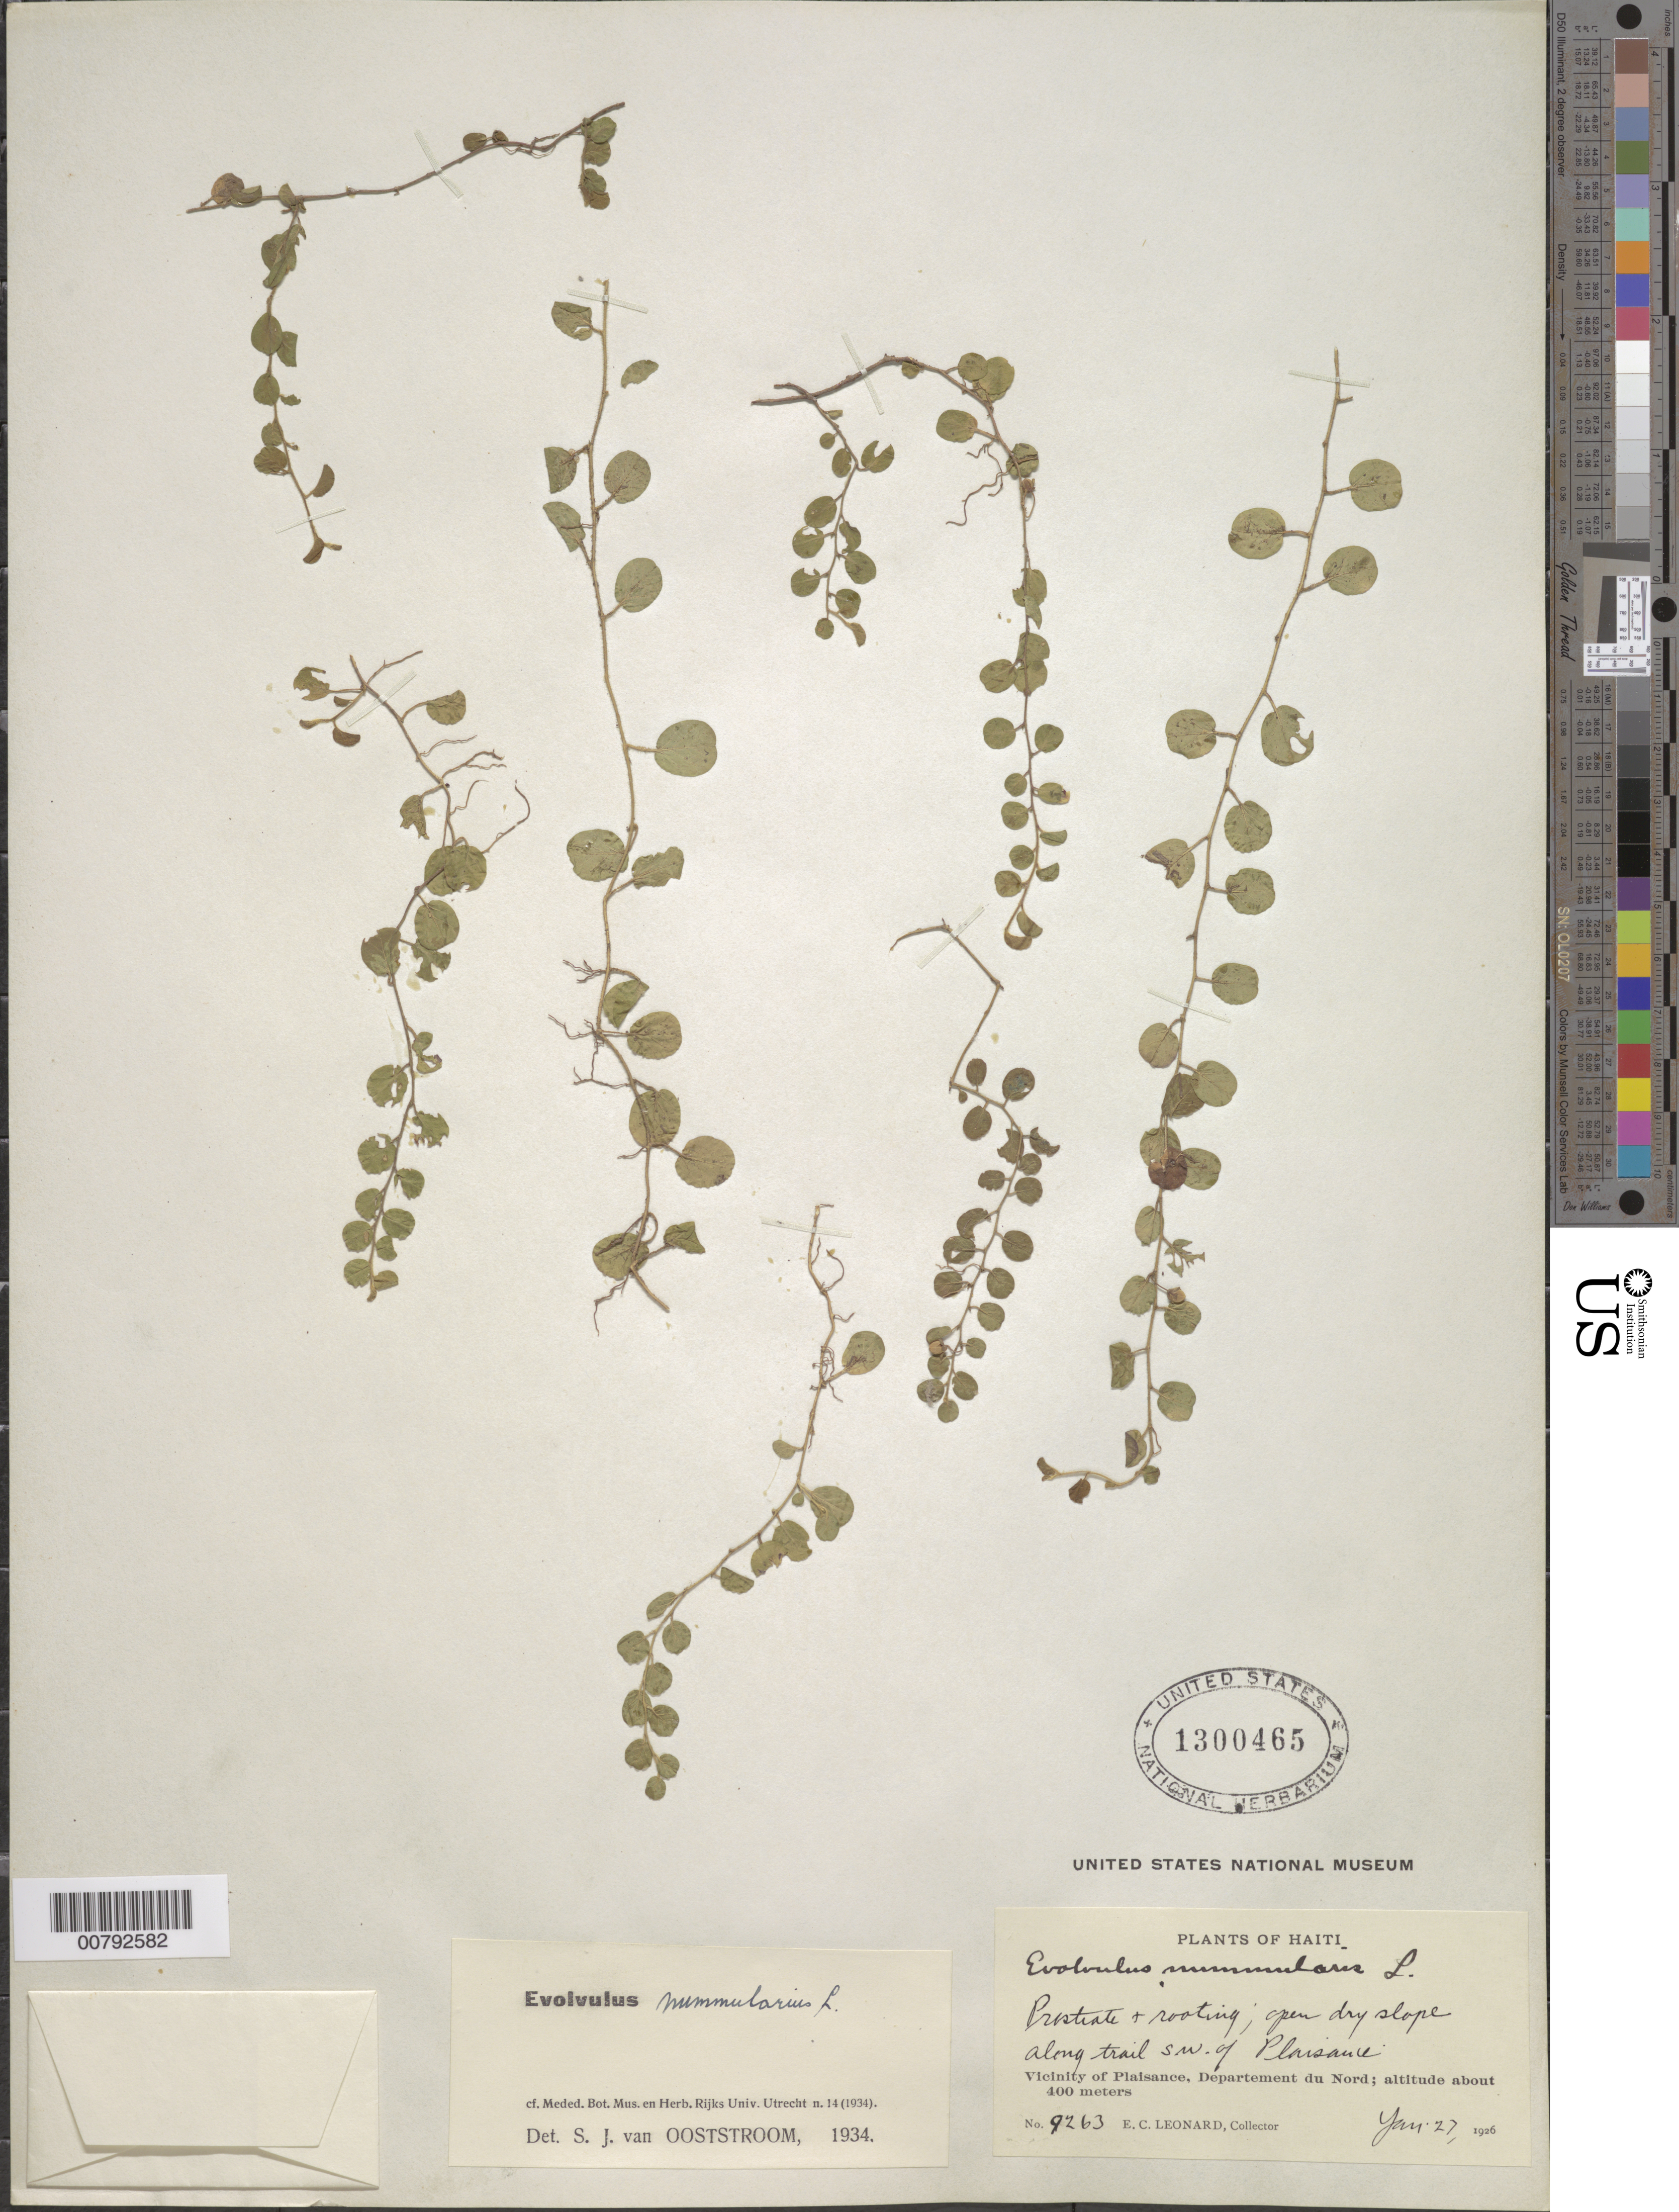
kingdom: Plantae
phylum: Tracheophyta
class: Magnoliopsida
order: Solanales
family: Convolvulaceae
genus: Evolvulus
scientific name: Evolvulus nummularius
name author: (L.) L.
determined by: Ooststroom, S. J. van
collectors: E. C. Leonard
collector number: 9263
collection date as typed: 27 Jan 1926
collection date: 1926-01-27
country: Haiti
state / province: Nord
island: Hispaniola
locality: Vicinity of Plaisance, along trail S.W. of Plaisance.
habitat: Open dry slope.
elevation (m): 400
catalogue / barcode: US 1300465